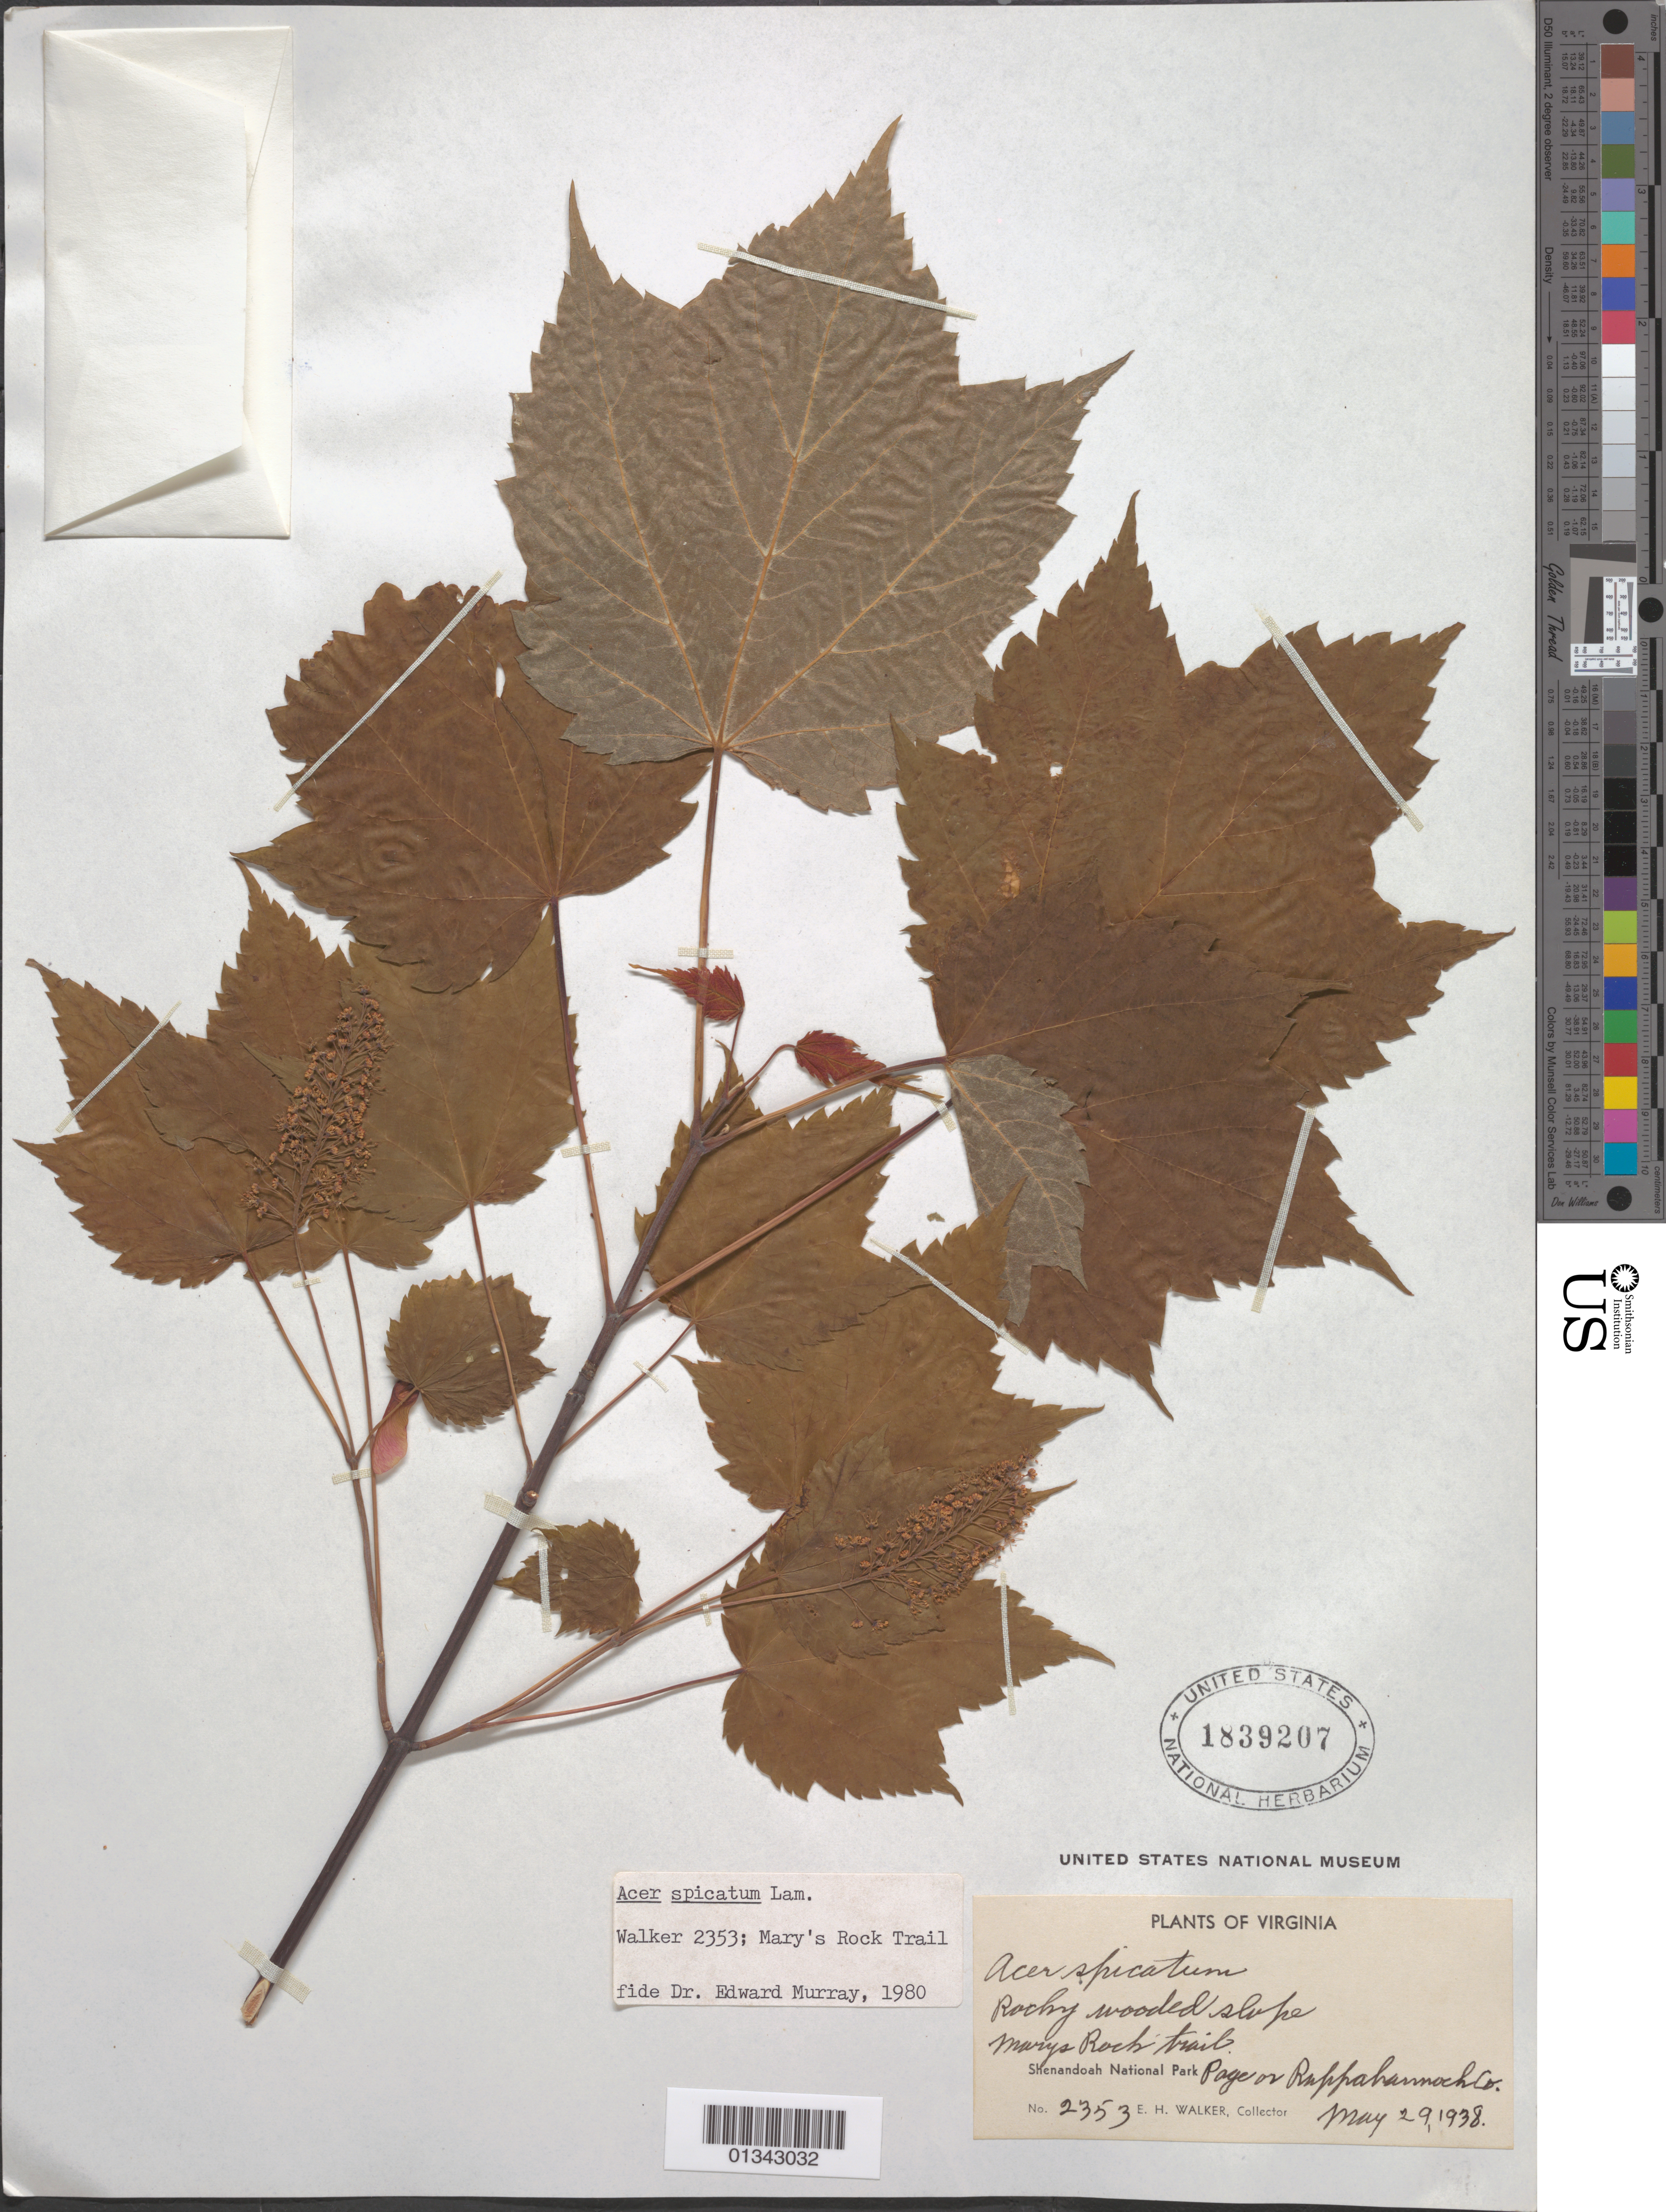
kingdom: Plantae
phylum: Tracheophyta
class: Magnoliopsida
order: Sapindales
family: Sapindaceae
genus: Acer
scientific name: Acer spicatum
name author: Lam.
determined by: Murray, Edward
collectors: E. H. Walker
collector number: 2353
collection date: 1938-05-29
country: United States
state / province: Virginia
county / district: Page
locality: Shenandoah National Park, Page or Rappahannock Co., Mary's Rock trail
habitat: Rocky wooded slope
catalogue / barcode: US 1839207